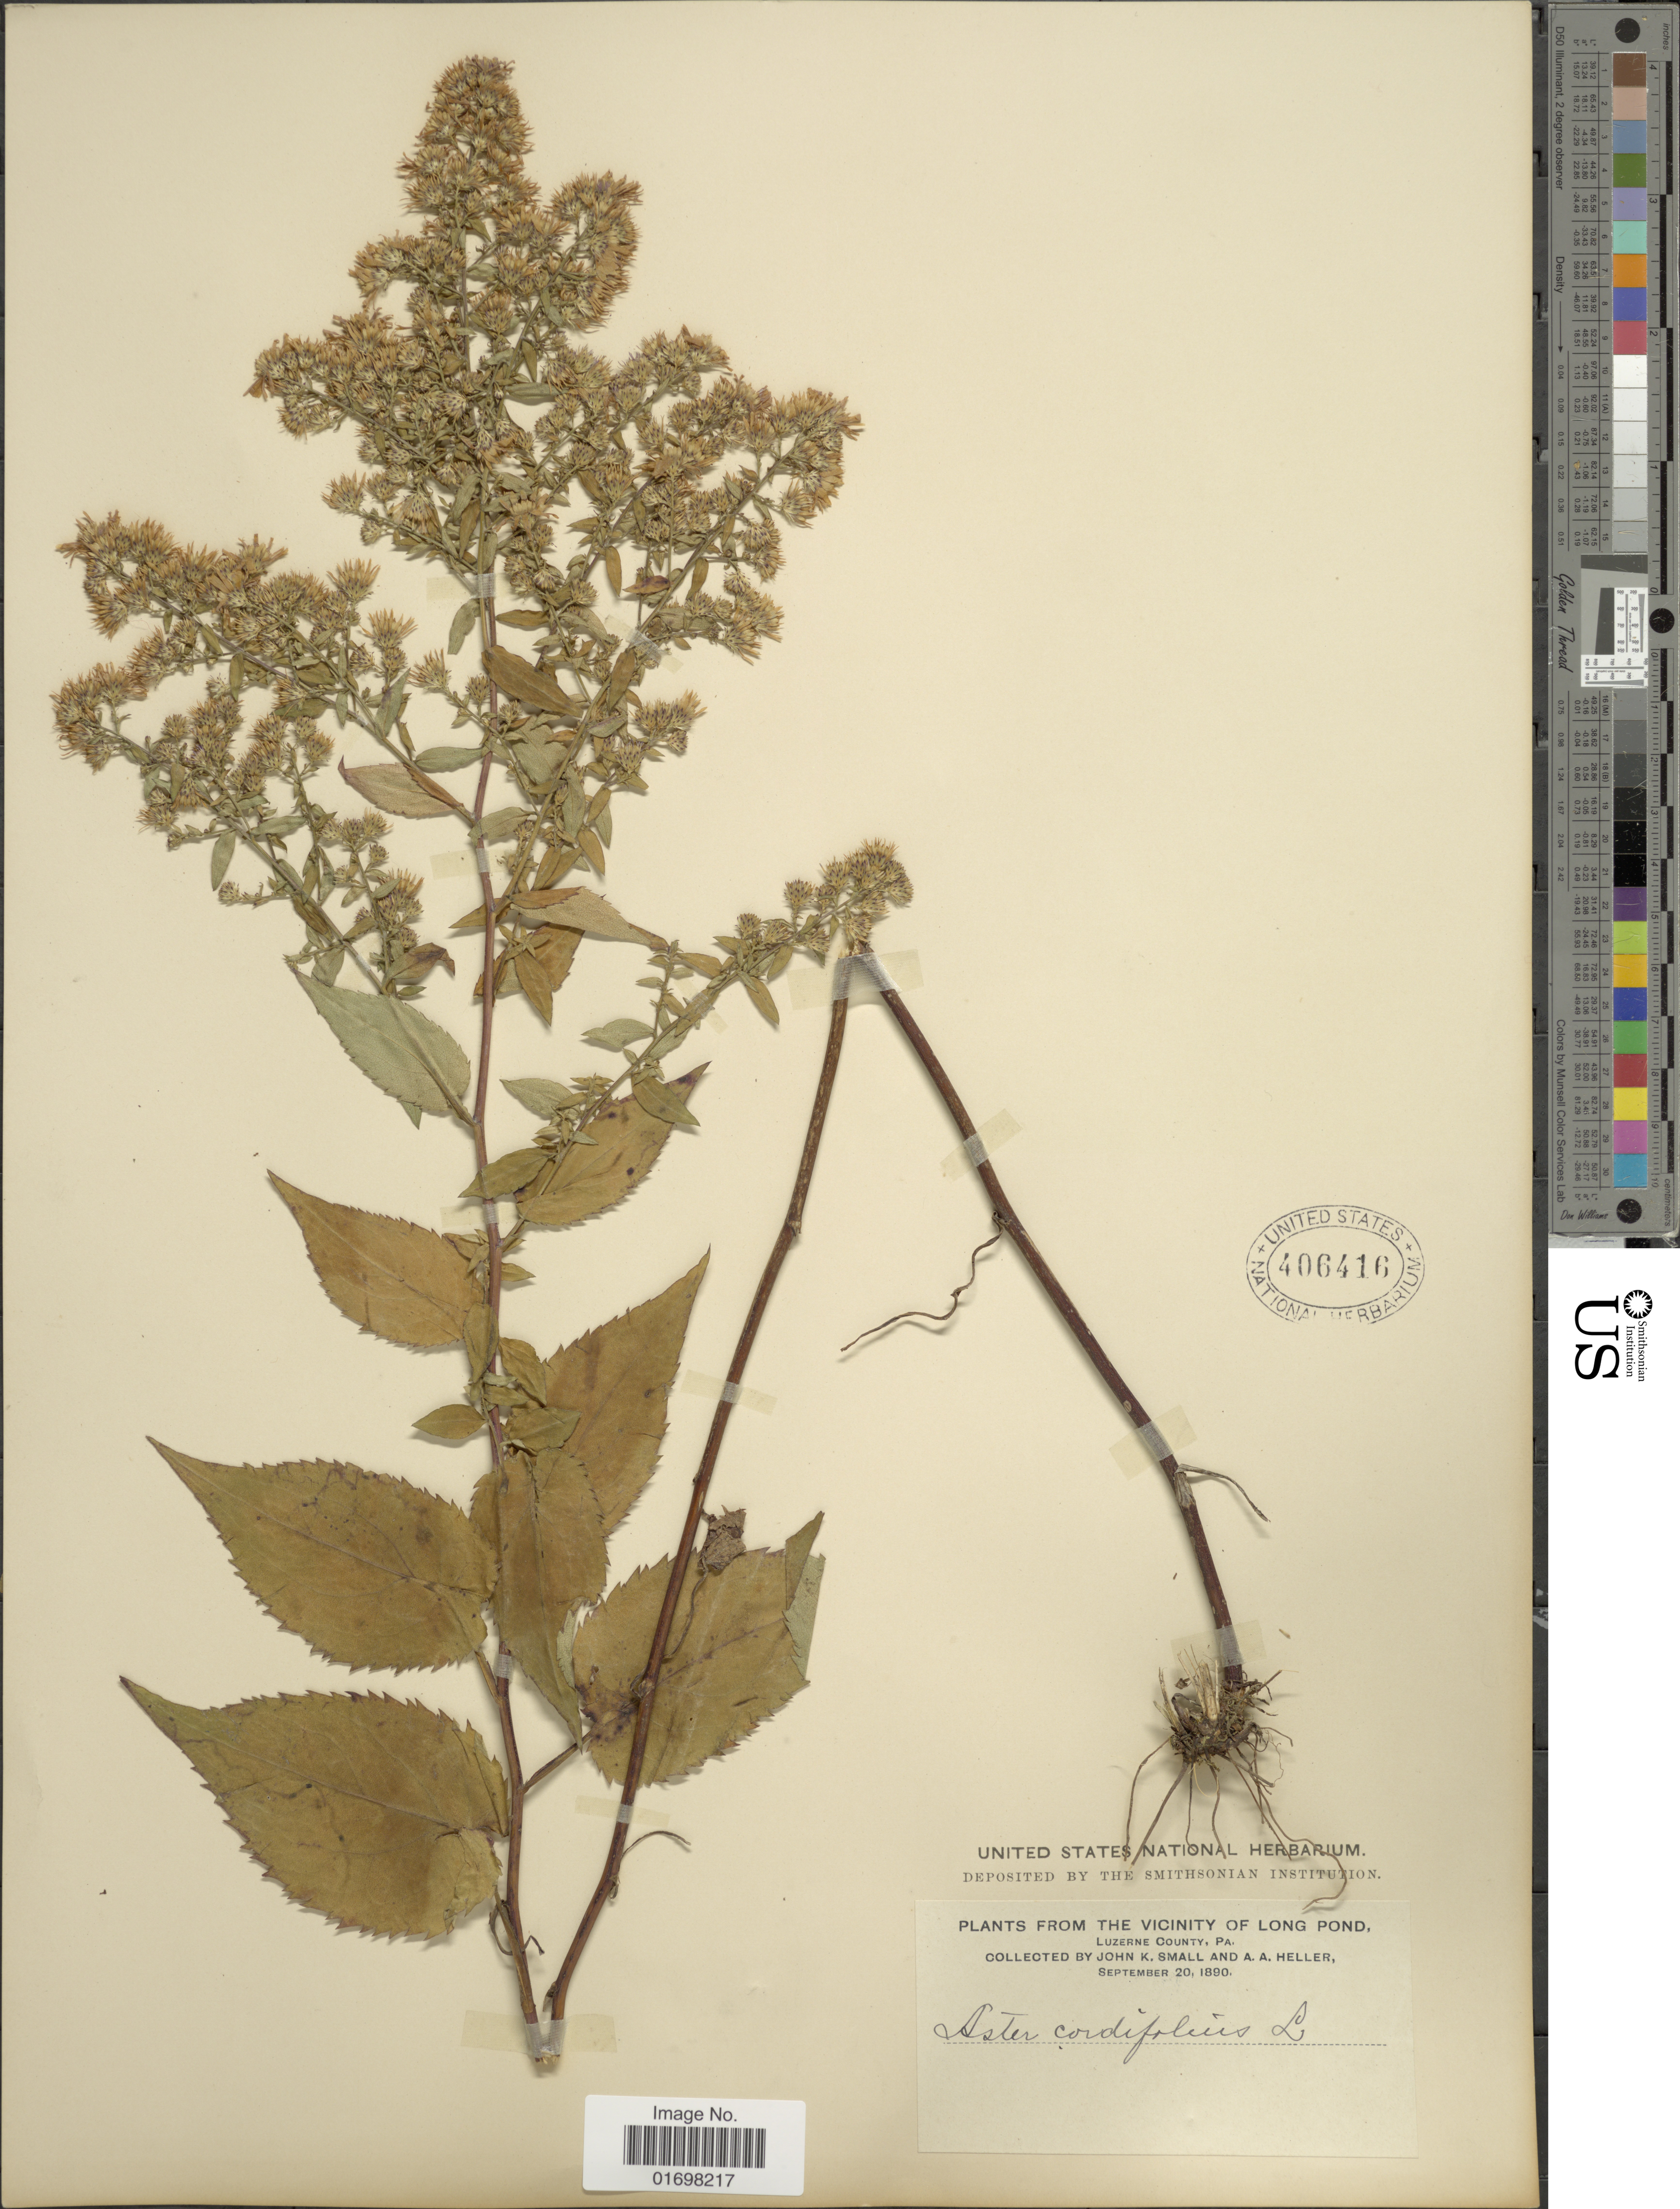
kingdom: Plantae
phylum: Tracheophyta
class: Magnoliopsida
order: Asterales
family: Asteraceae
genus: Symphyotrichum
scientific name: Symphyotrichum cordifolium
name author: (L.) G.L. Nesom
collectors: J. K. Small & A. A. Heller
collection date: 1890-09-20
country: United States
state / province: Pennsylvania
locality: Vicinity of Long Pond, Luzerne County, Pa.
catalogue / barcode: US 406416